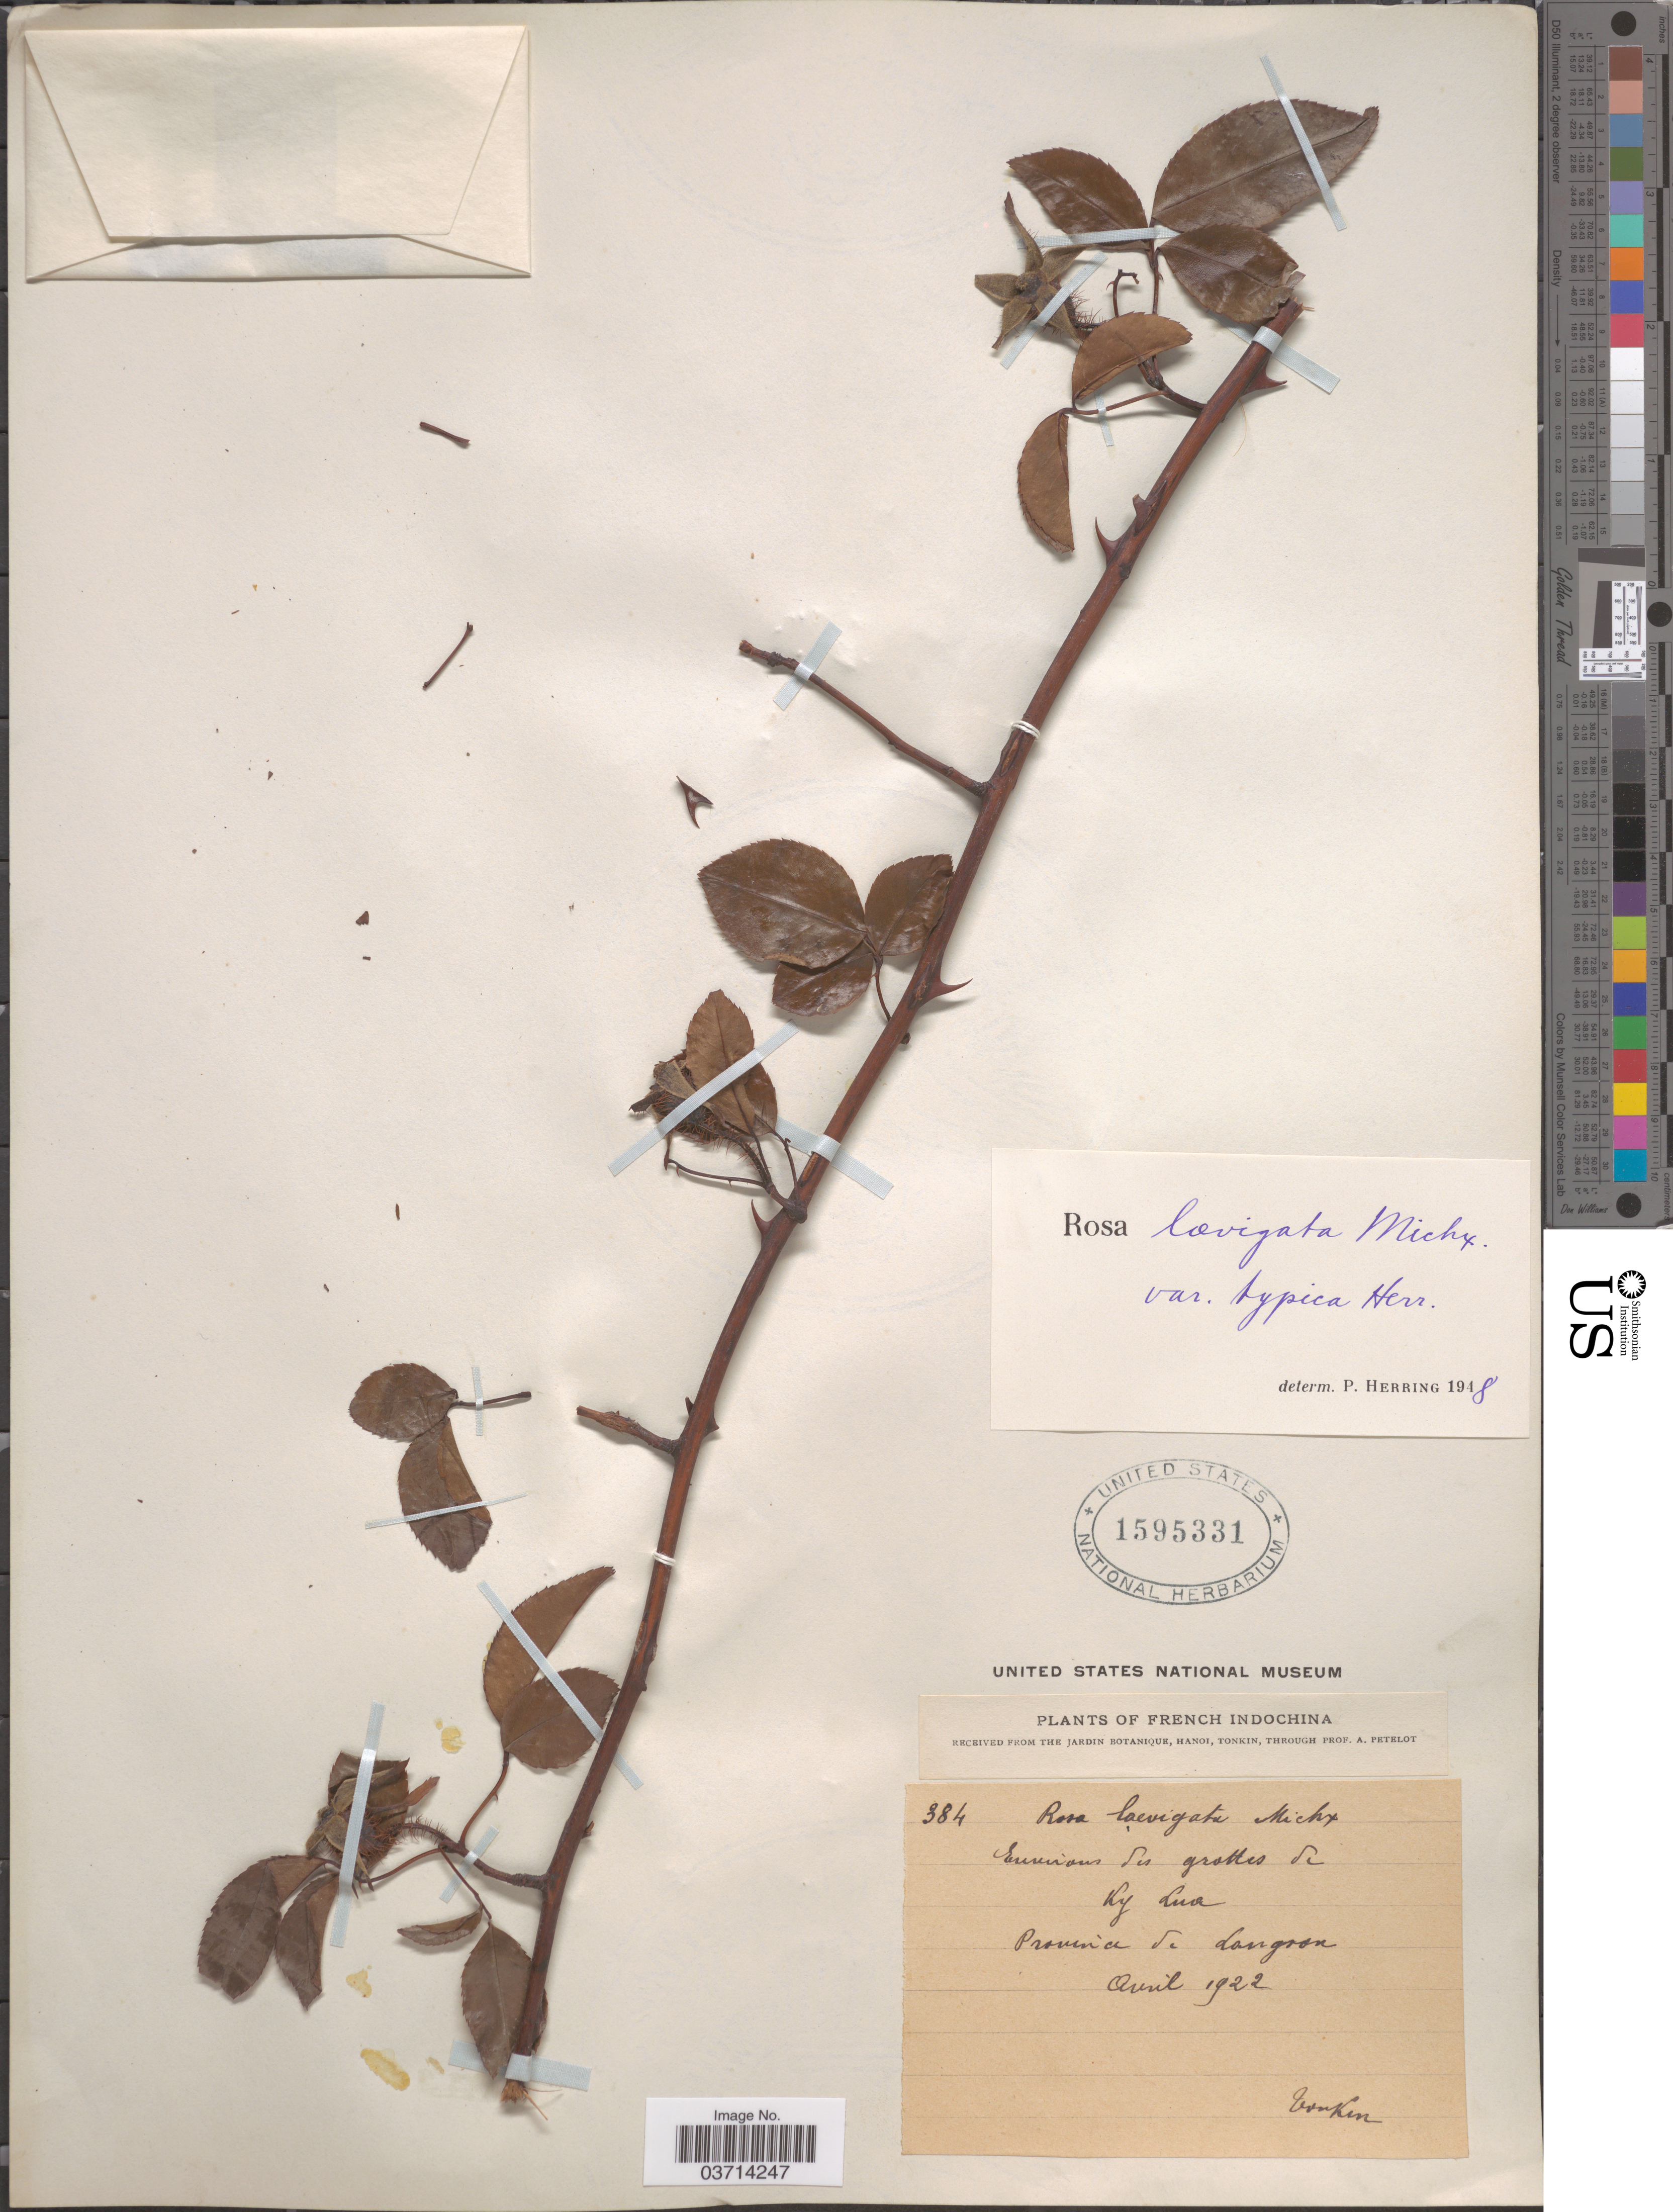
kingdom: Plantae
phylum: Tracheophyta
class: Magnoliopsida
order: Rosales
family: Rosaceae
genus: Rosa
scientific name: Rosa laevigata var. typica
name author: Herr.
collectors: P. A. Pételot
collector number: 384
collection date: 1922-04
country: Vietnam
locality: French Indochina. Environs du grottes de Ky Lua. Province de Langson.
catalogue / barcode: US 1595331